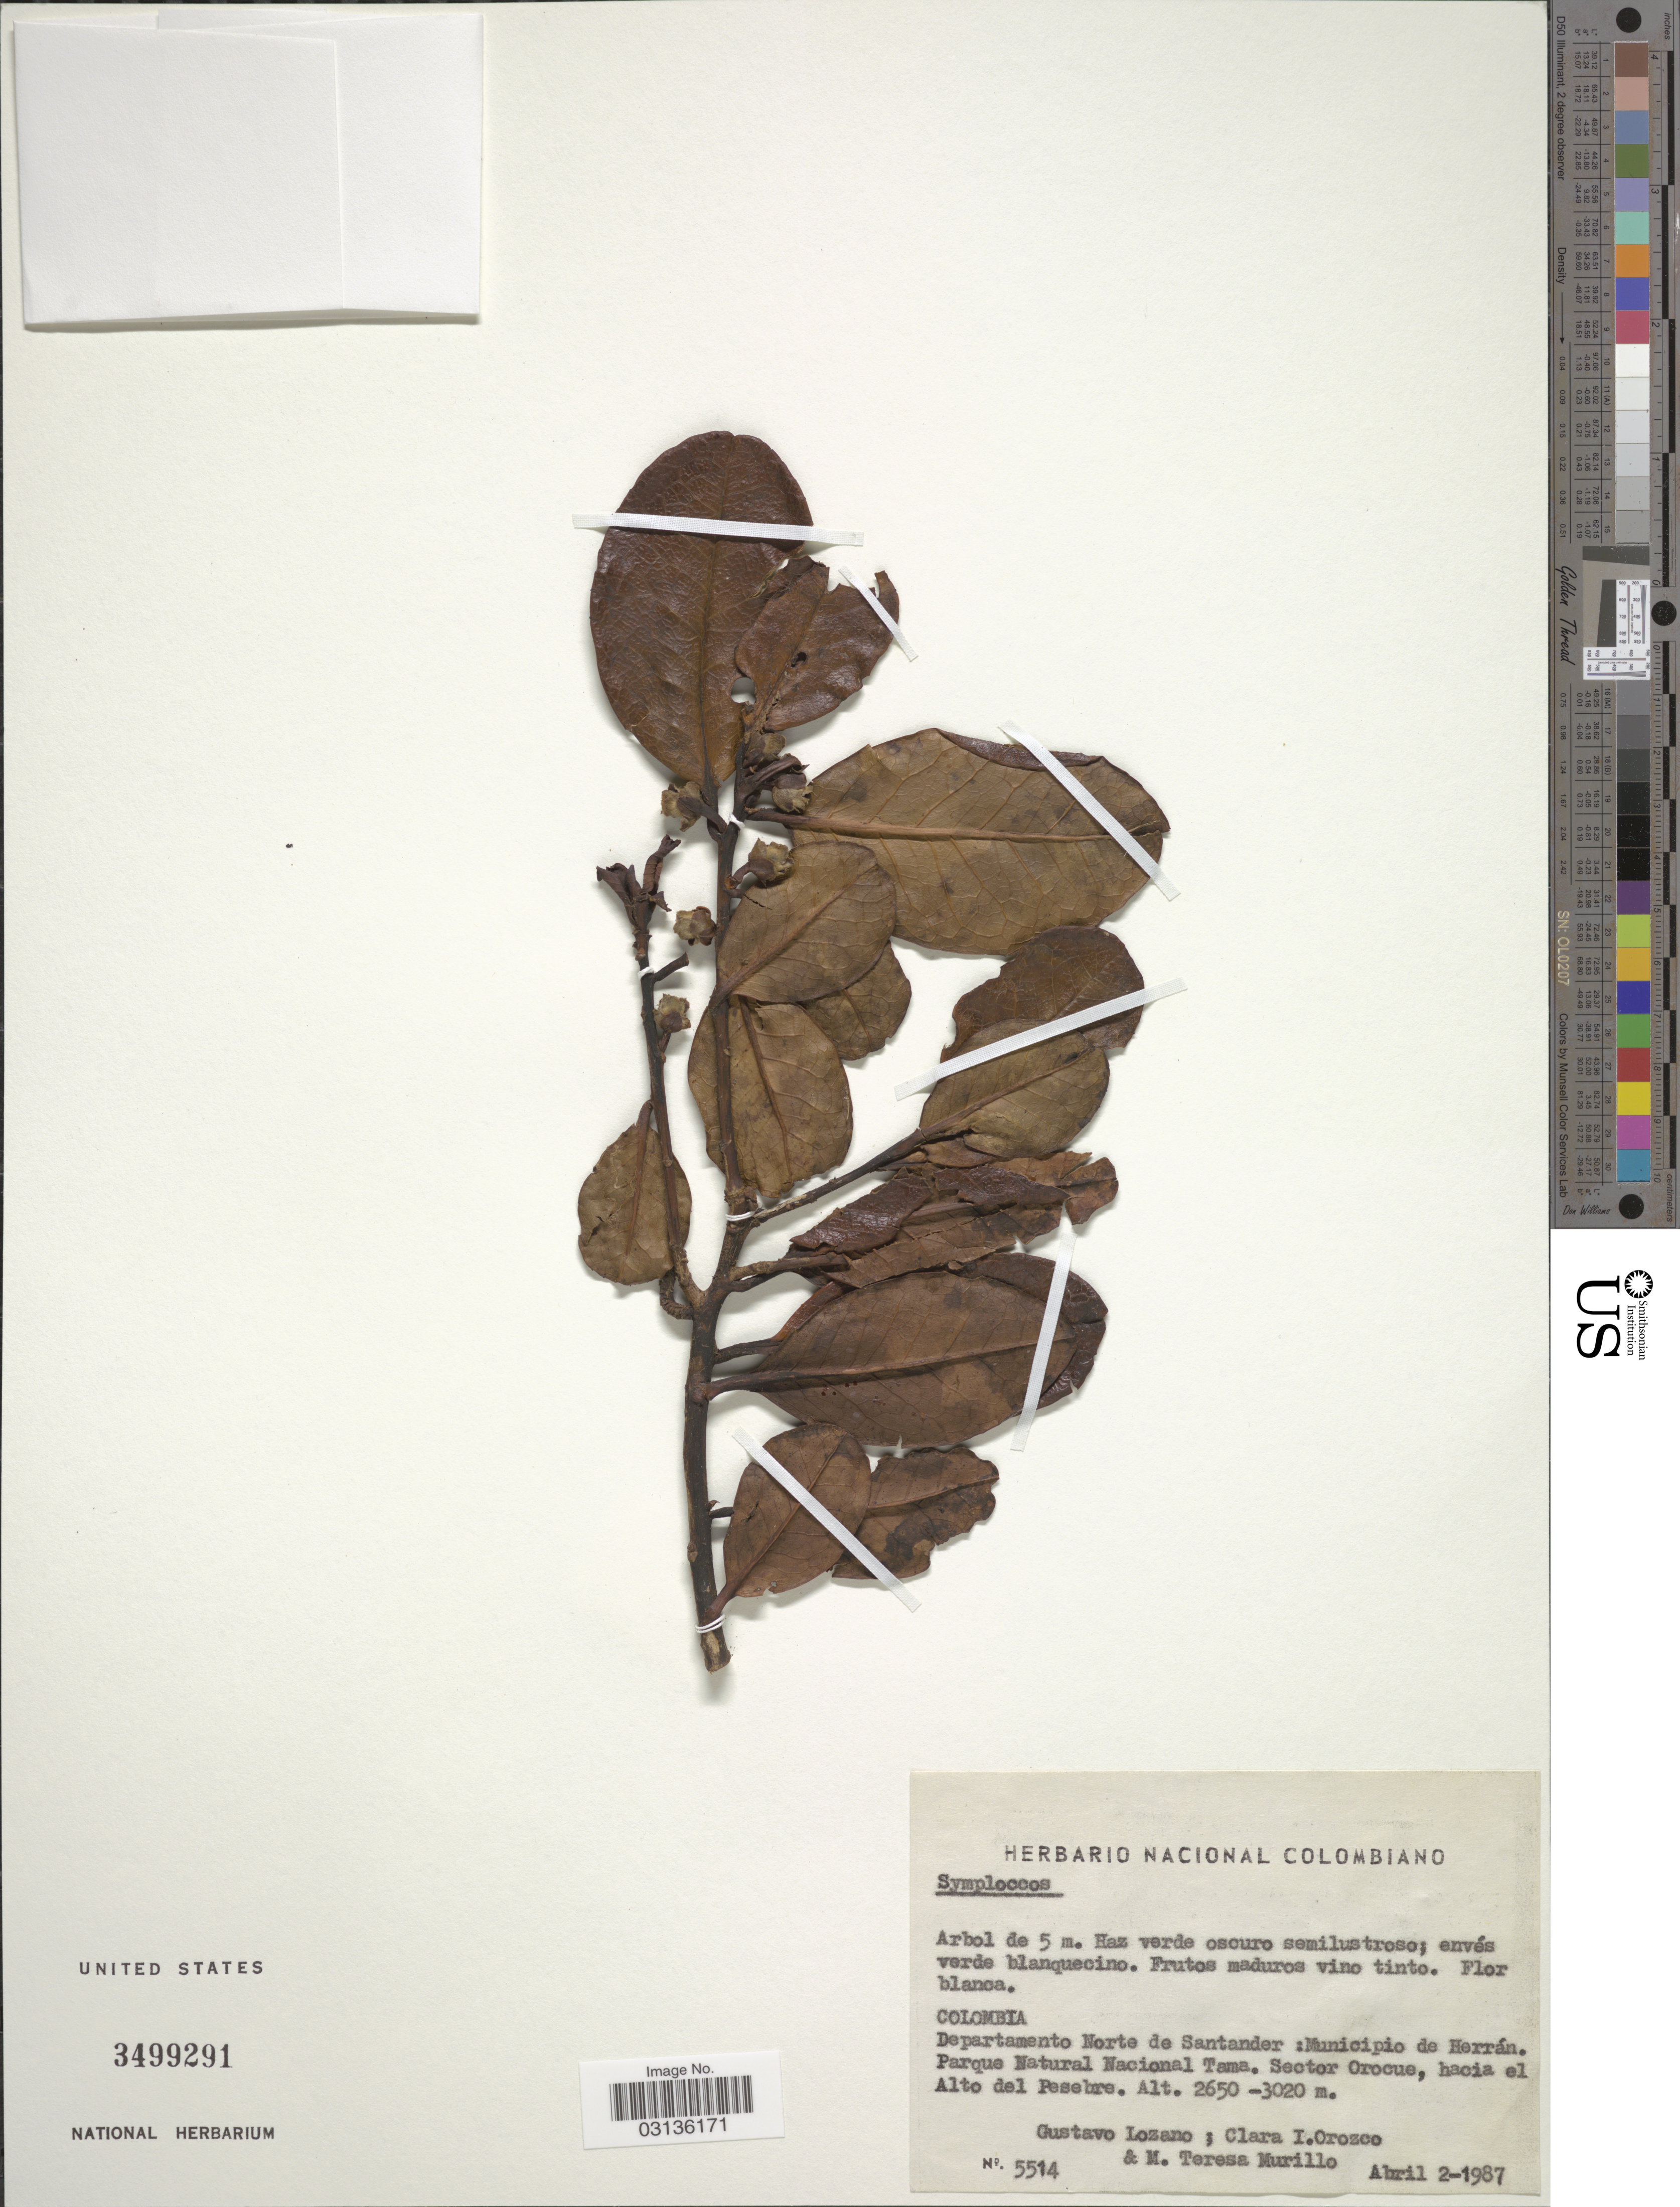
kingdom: Plantae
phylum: Tracheophyta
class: Magnoliopsida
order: Ericales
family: Symplocaceae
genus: Symplocos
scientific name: Symplocos sp.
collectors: G. Lozano-Contreras, C. I. Orozco & M. Teresa Murillo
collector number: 5514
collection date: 1987-04-02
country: Colombia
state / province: Norte de Santander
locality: Departamento Norte de Santander: Municipio de Herrán. Parque Natural Nacional Tama. Sector Orocue, hacia el Alto del Pesebre.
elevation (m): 2650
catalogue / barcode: US 3499291